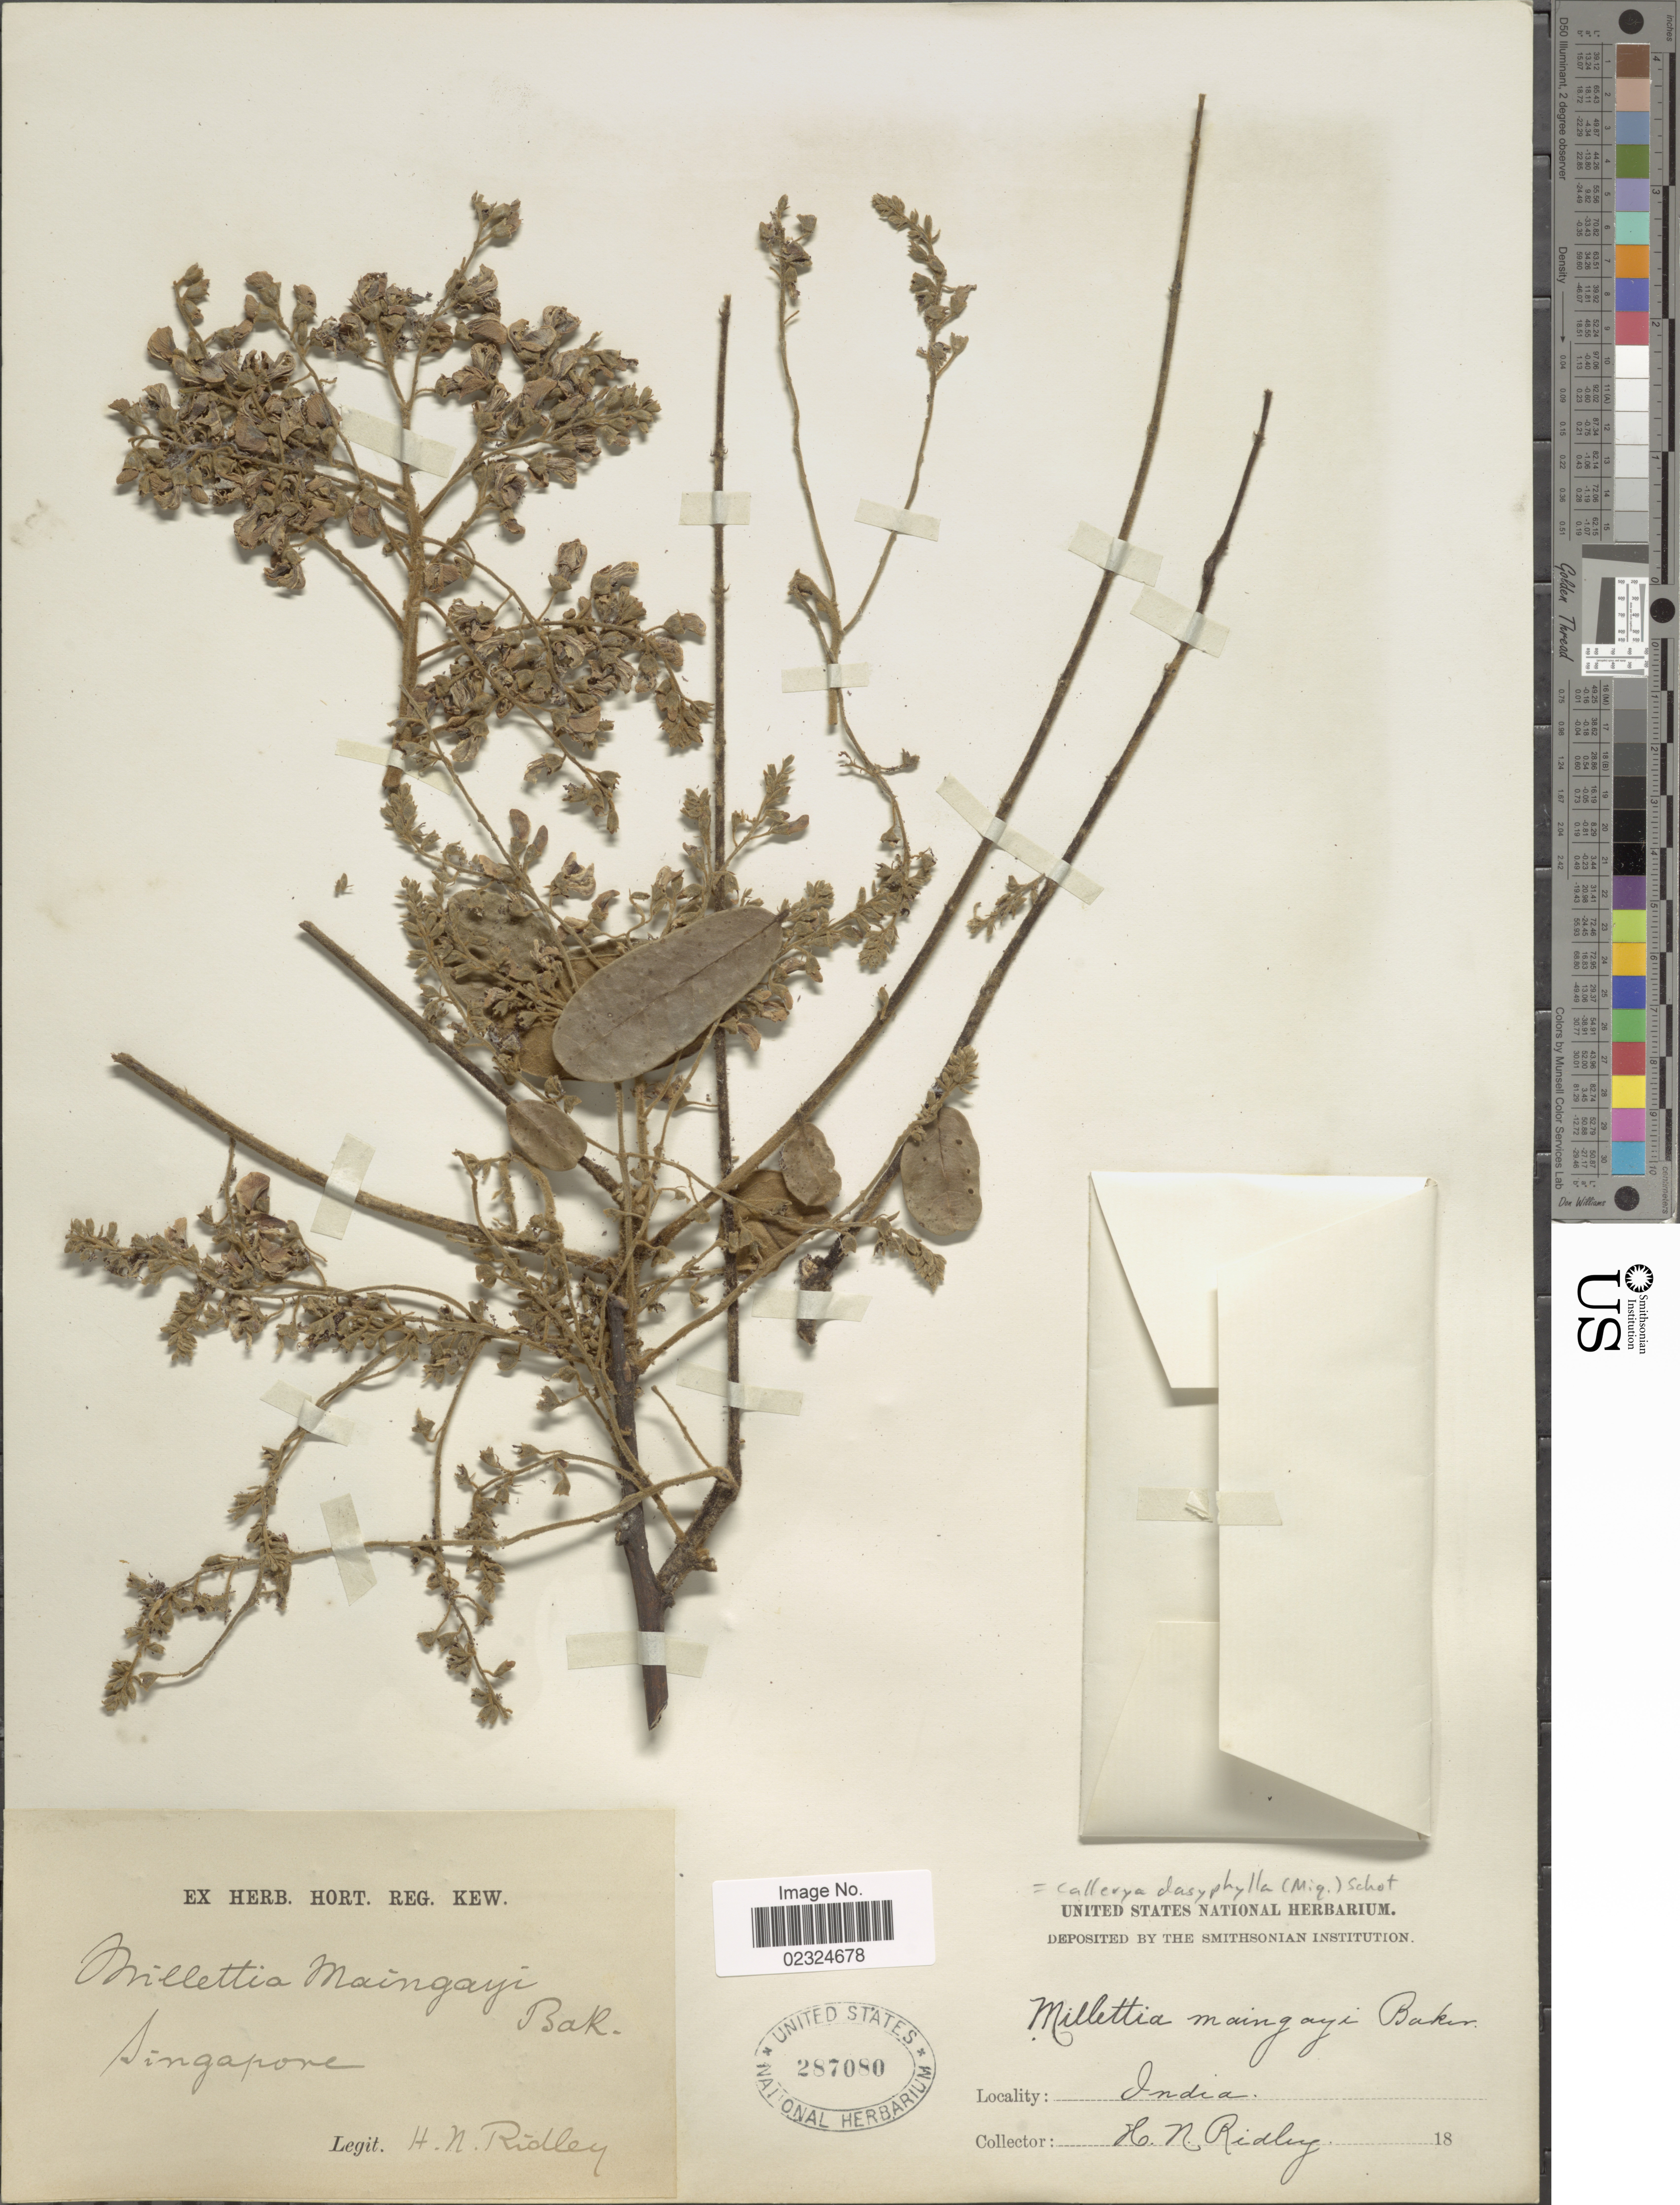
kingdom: Plantae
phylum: Tracheophyta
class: Magnoliopsida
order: Fabales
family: Fabaceae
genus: Padbruggea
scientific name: Padbruggea dasyphylla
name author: Miq.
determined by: Strong, Mark T., (BOT), Smithsonian Institution - National Museum of Natural History (UNITED STATES)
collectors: H. N. Ridley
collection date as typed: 18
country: Singapore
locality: Singapore, India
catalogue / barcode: US 287080